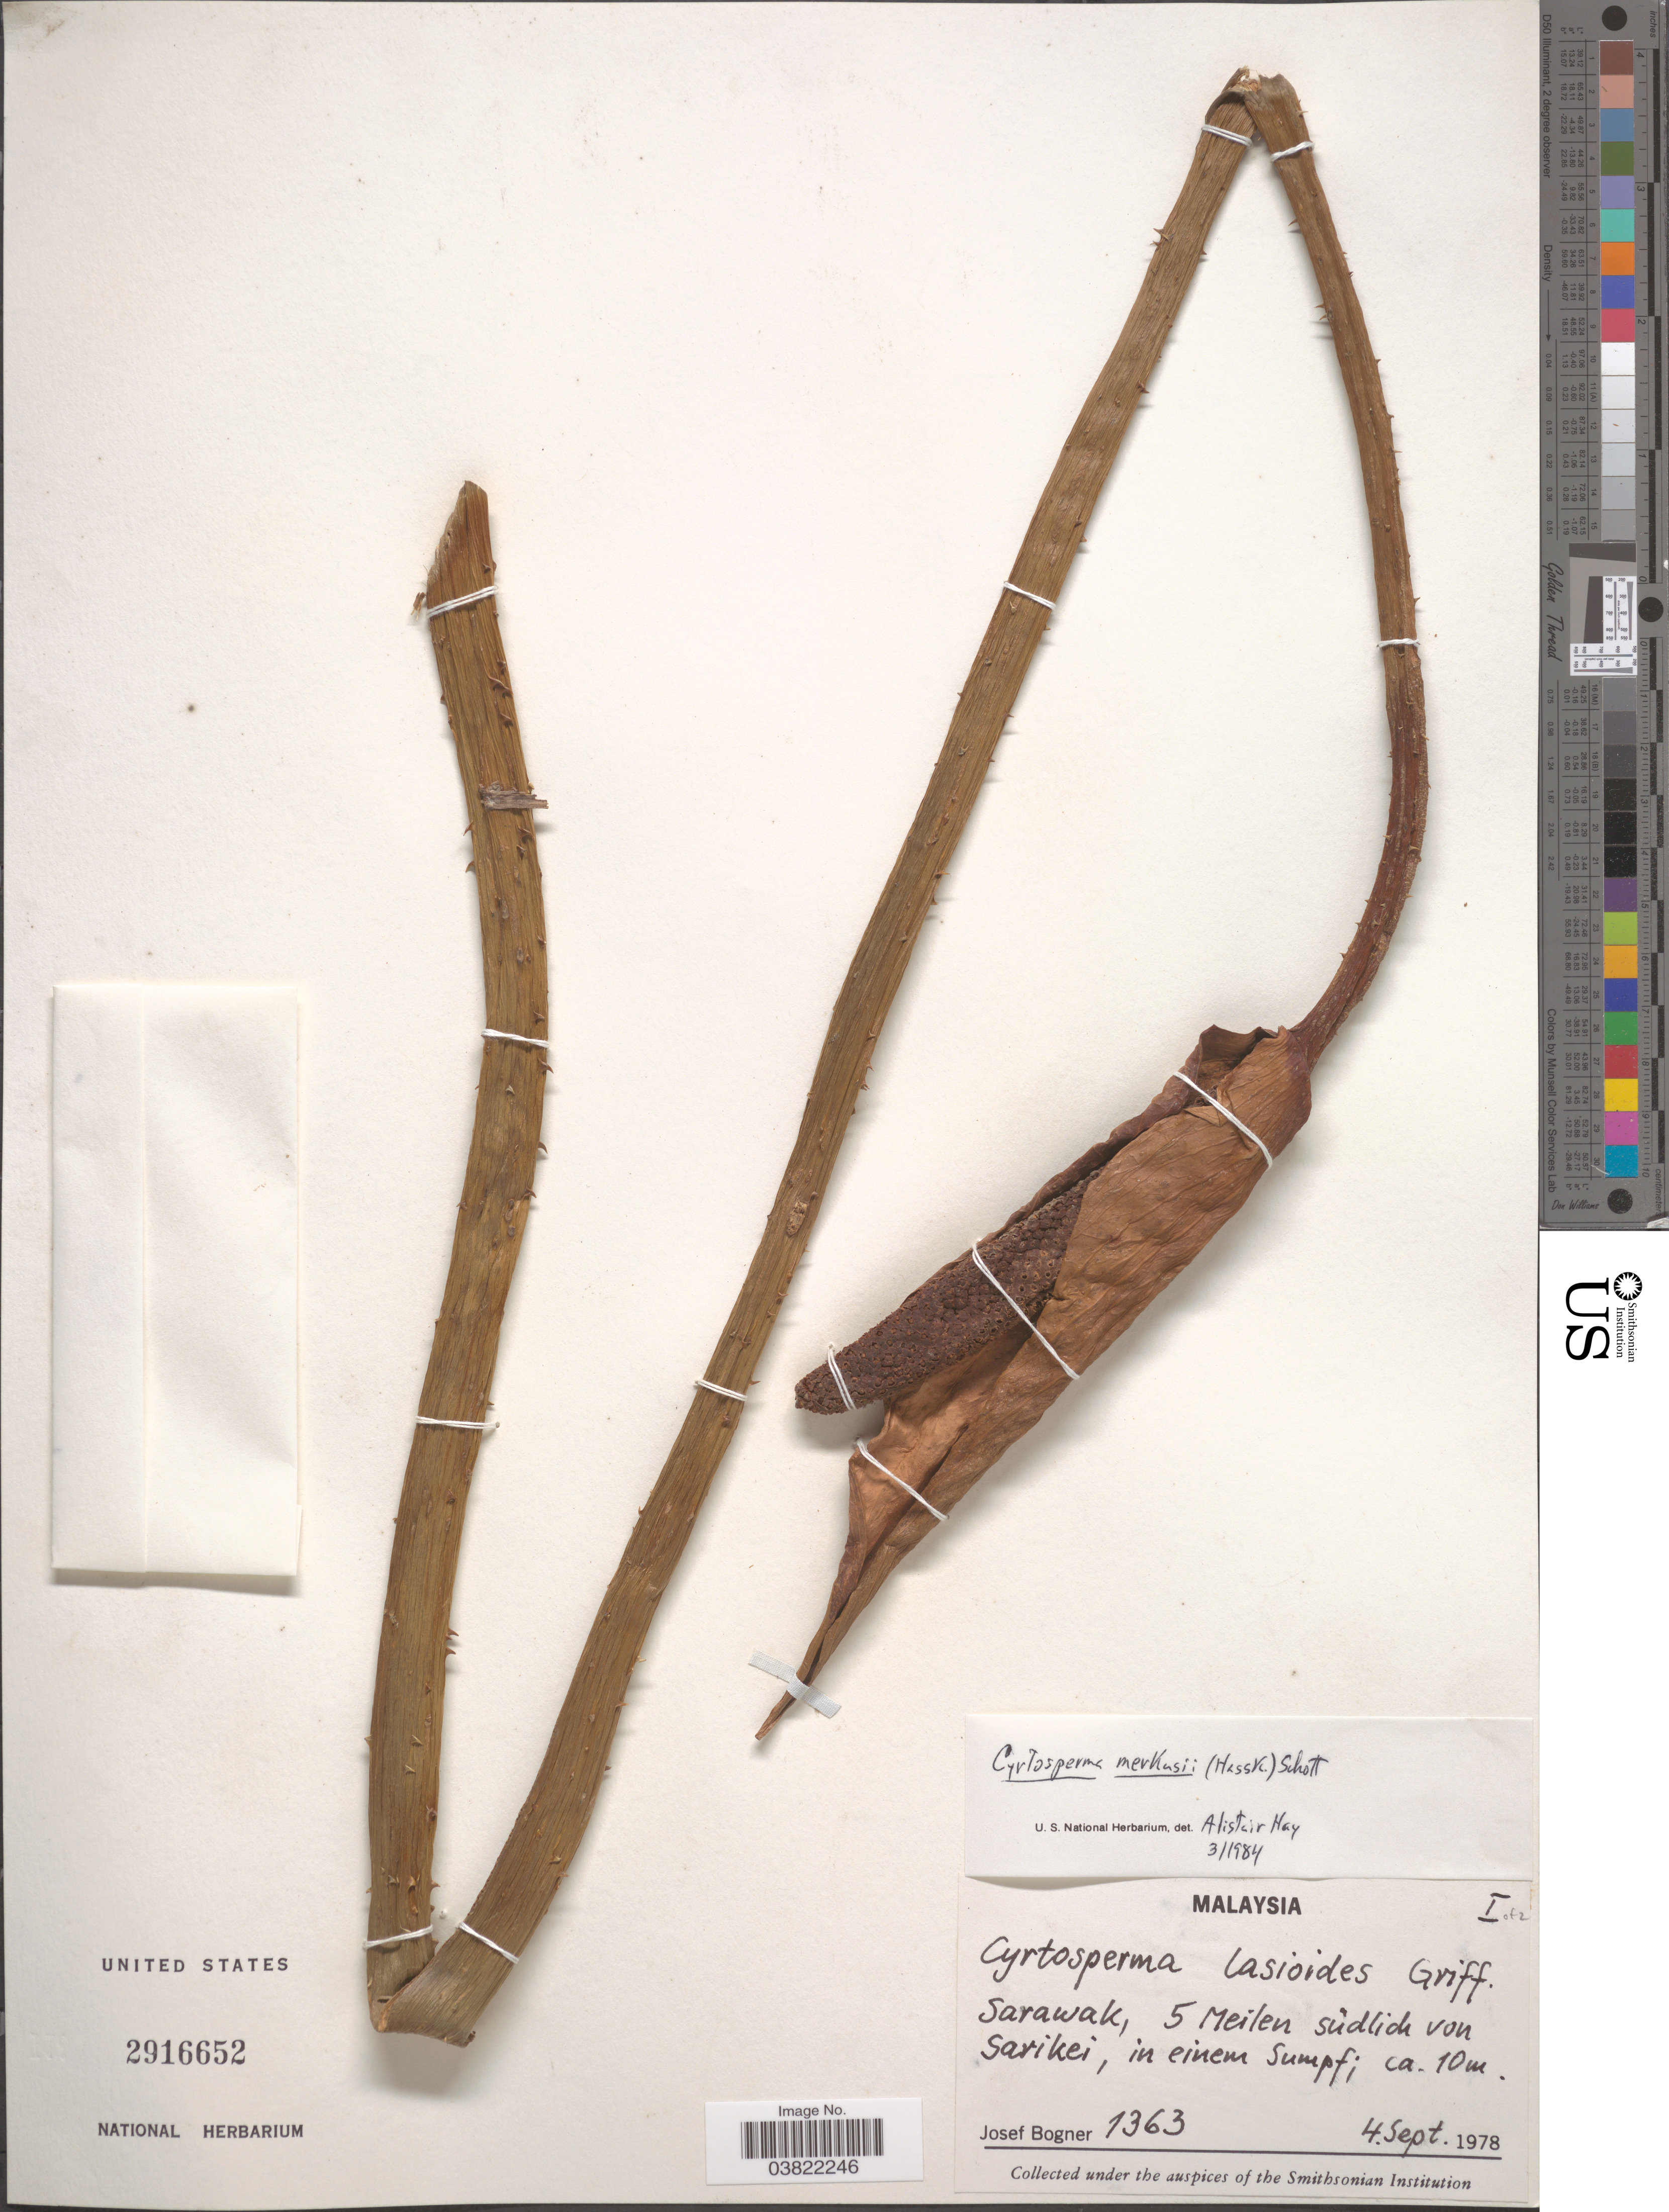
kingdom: Plantae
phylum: Tracheophyta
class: Liliopsida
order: Alismatales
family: Araceae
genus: Cyrtosperma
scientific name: Cyrtosperma merkusii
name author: (Hassk.) Schott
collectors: J. Bogner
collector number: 1363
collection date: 1978-09-04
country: Malaysia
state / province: Sarawak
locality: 5 meilen Südlich von Sarikei, in einem Sumpf.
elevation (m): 10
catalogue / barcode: US 2916652